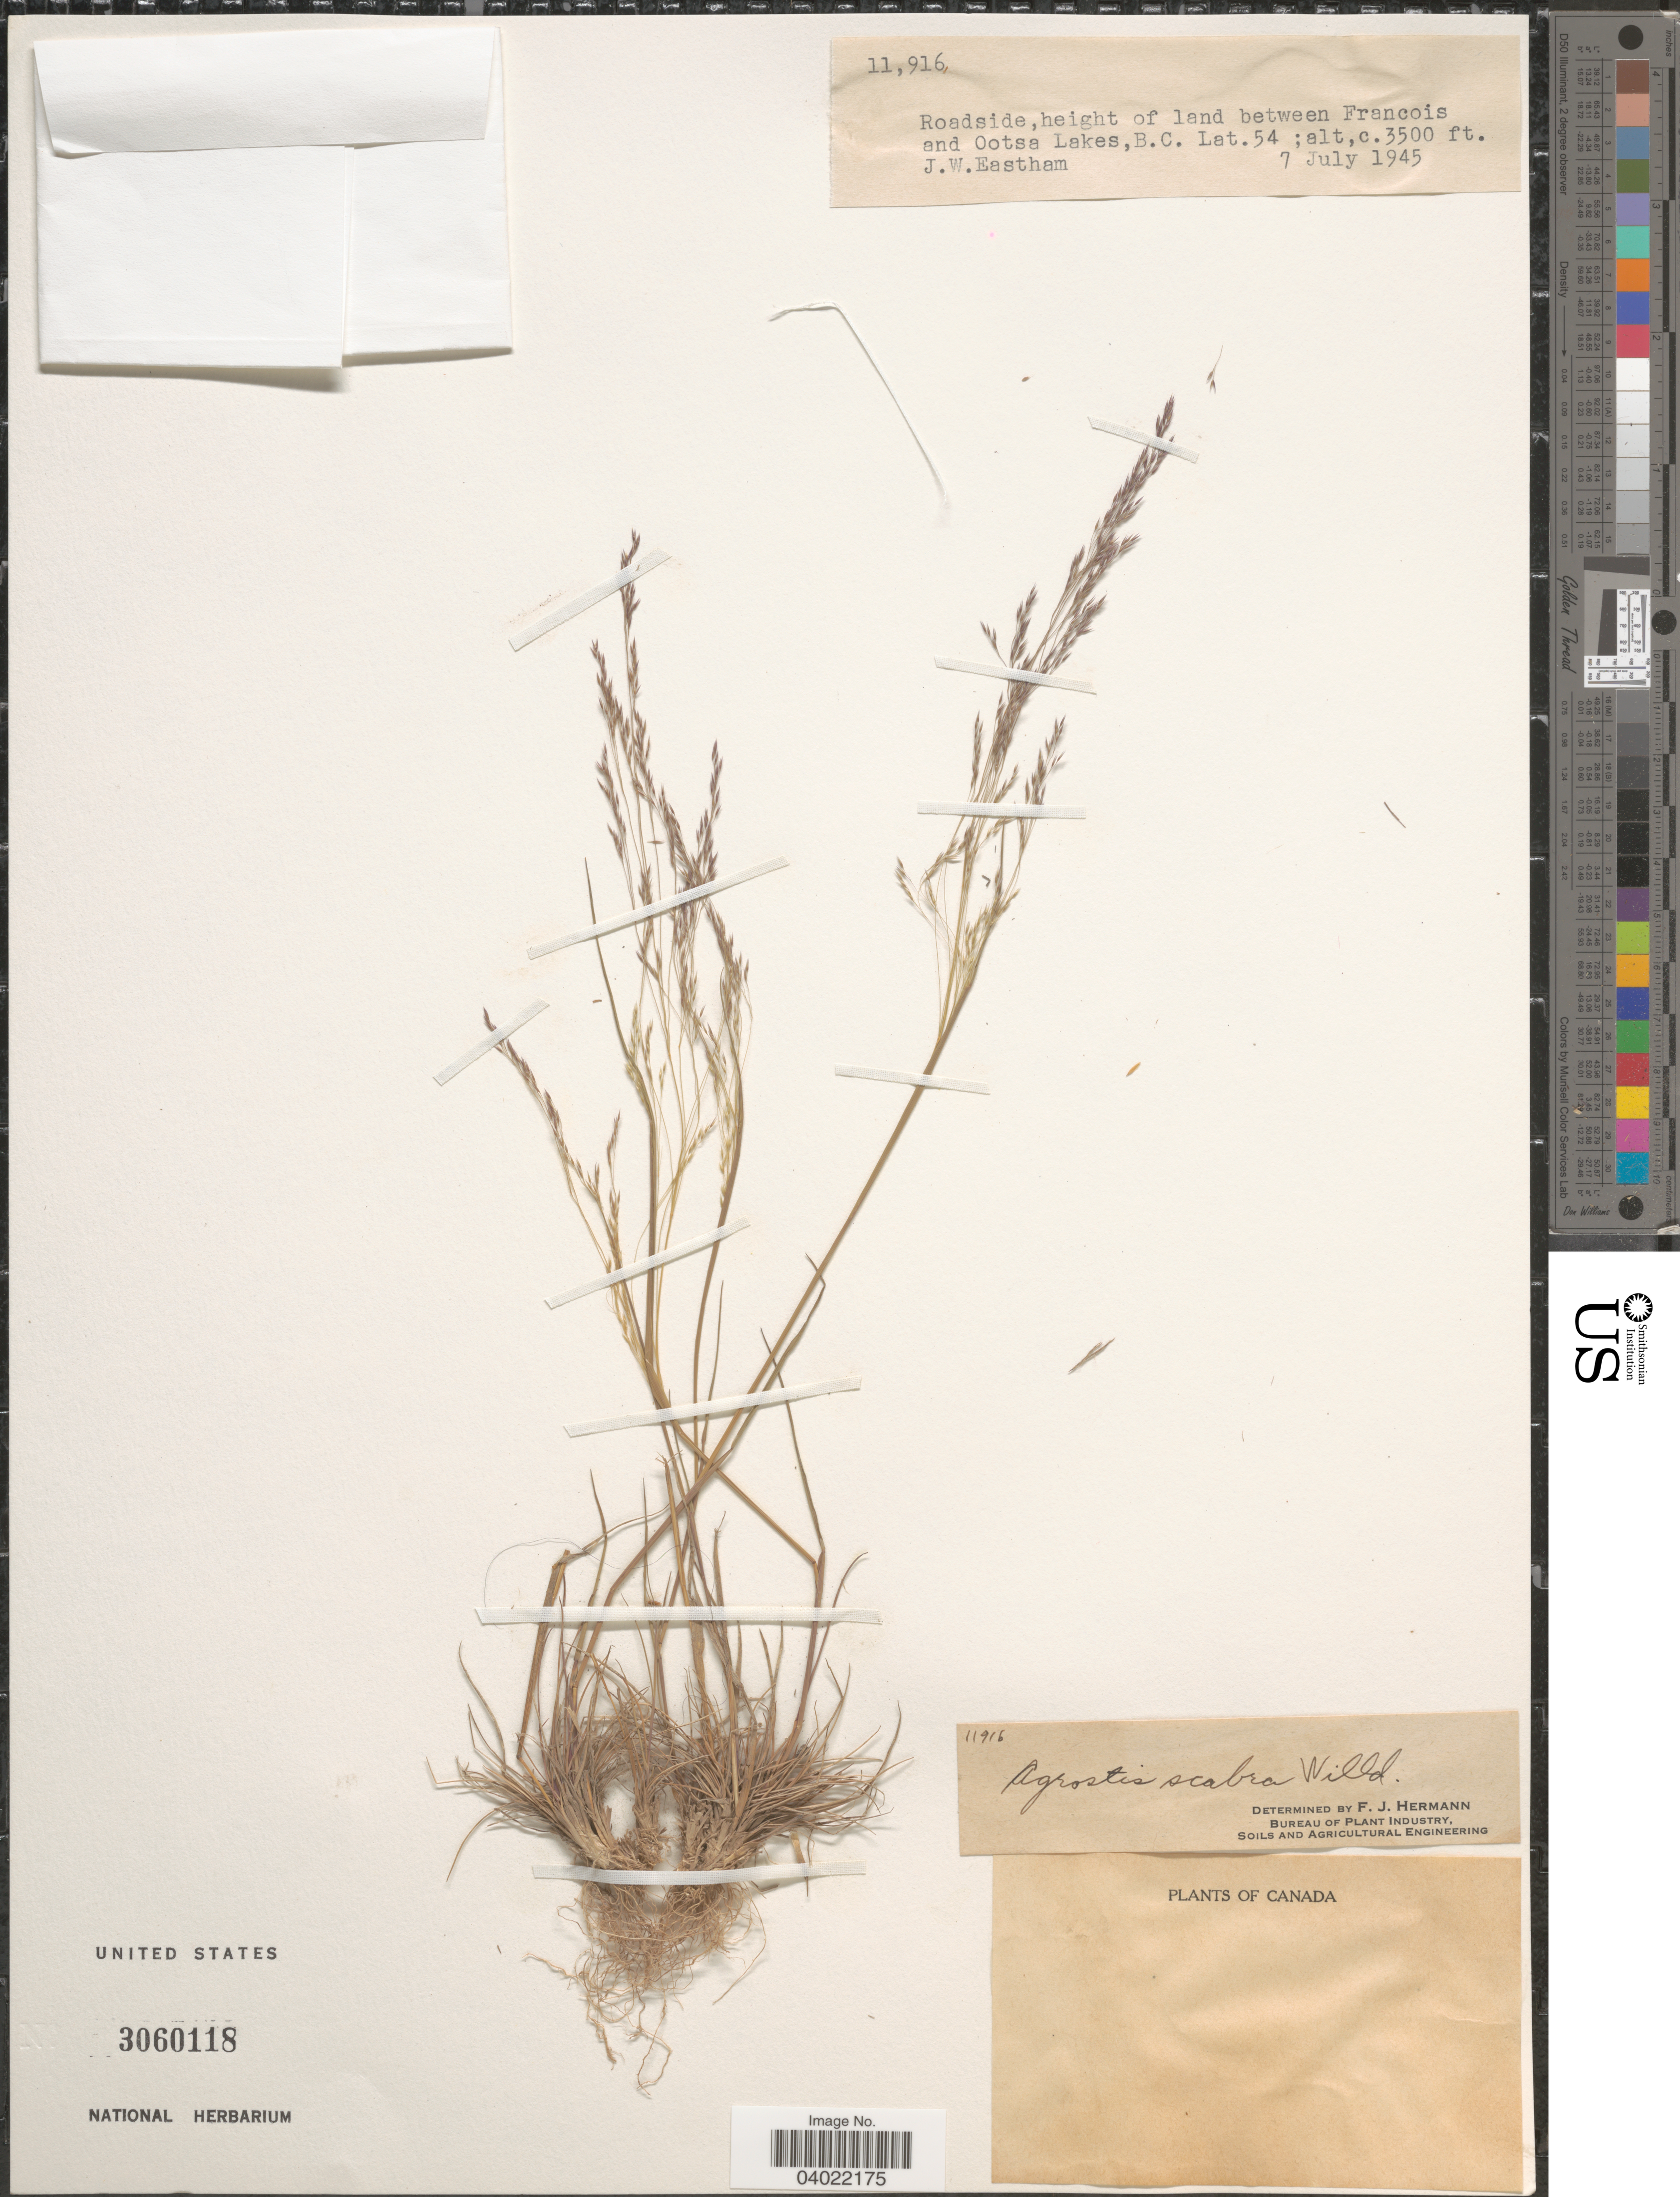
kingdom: Plantae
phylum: Tracheophyta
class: Liliopsida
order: Poales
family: Poaceae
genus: Agrostis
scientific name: Agrostis scabra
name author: Willd.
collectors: J. Eastham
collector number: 11916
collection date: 1945-07-07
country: Canada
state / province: British Columbia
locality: Roadside, height of land between Francois and Ootsa Lakes.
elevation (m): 1067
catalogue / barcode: US 3060118